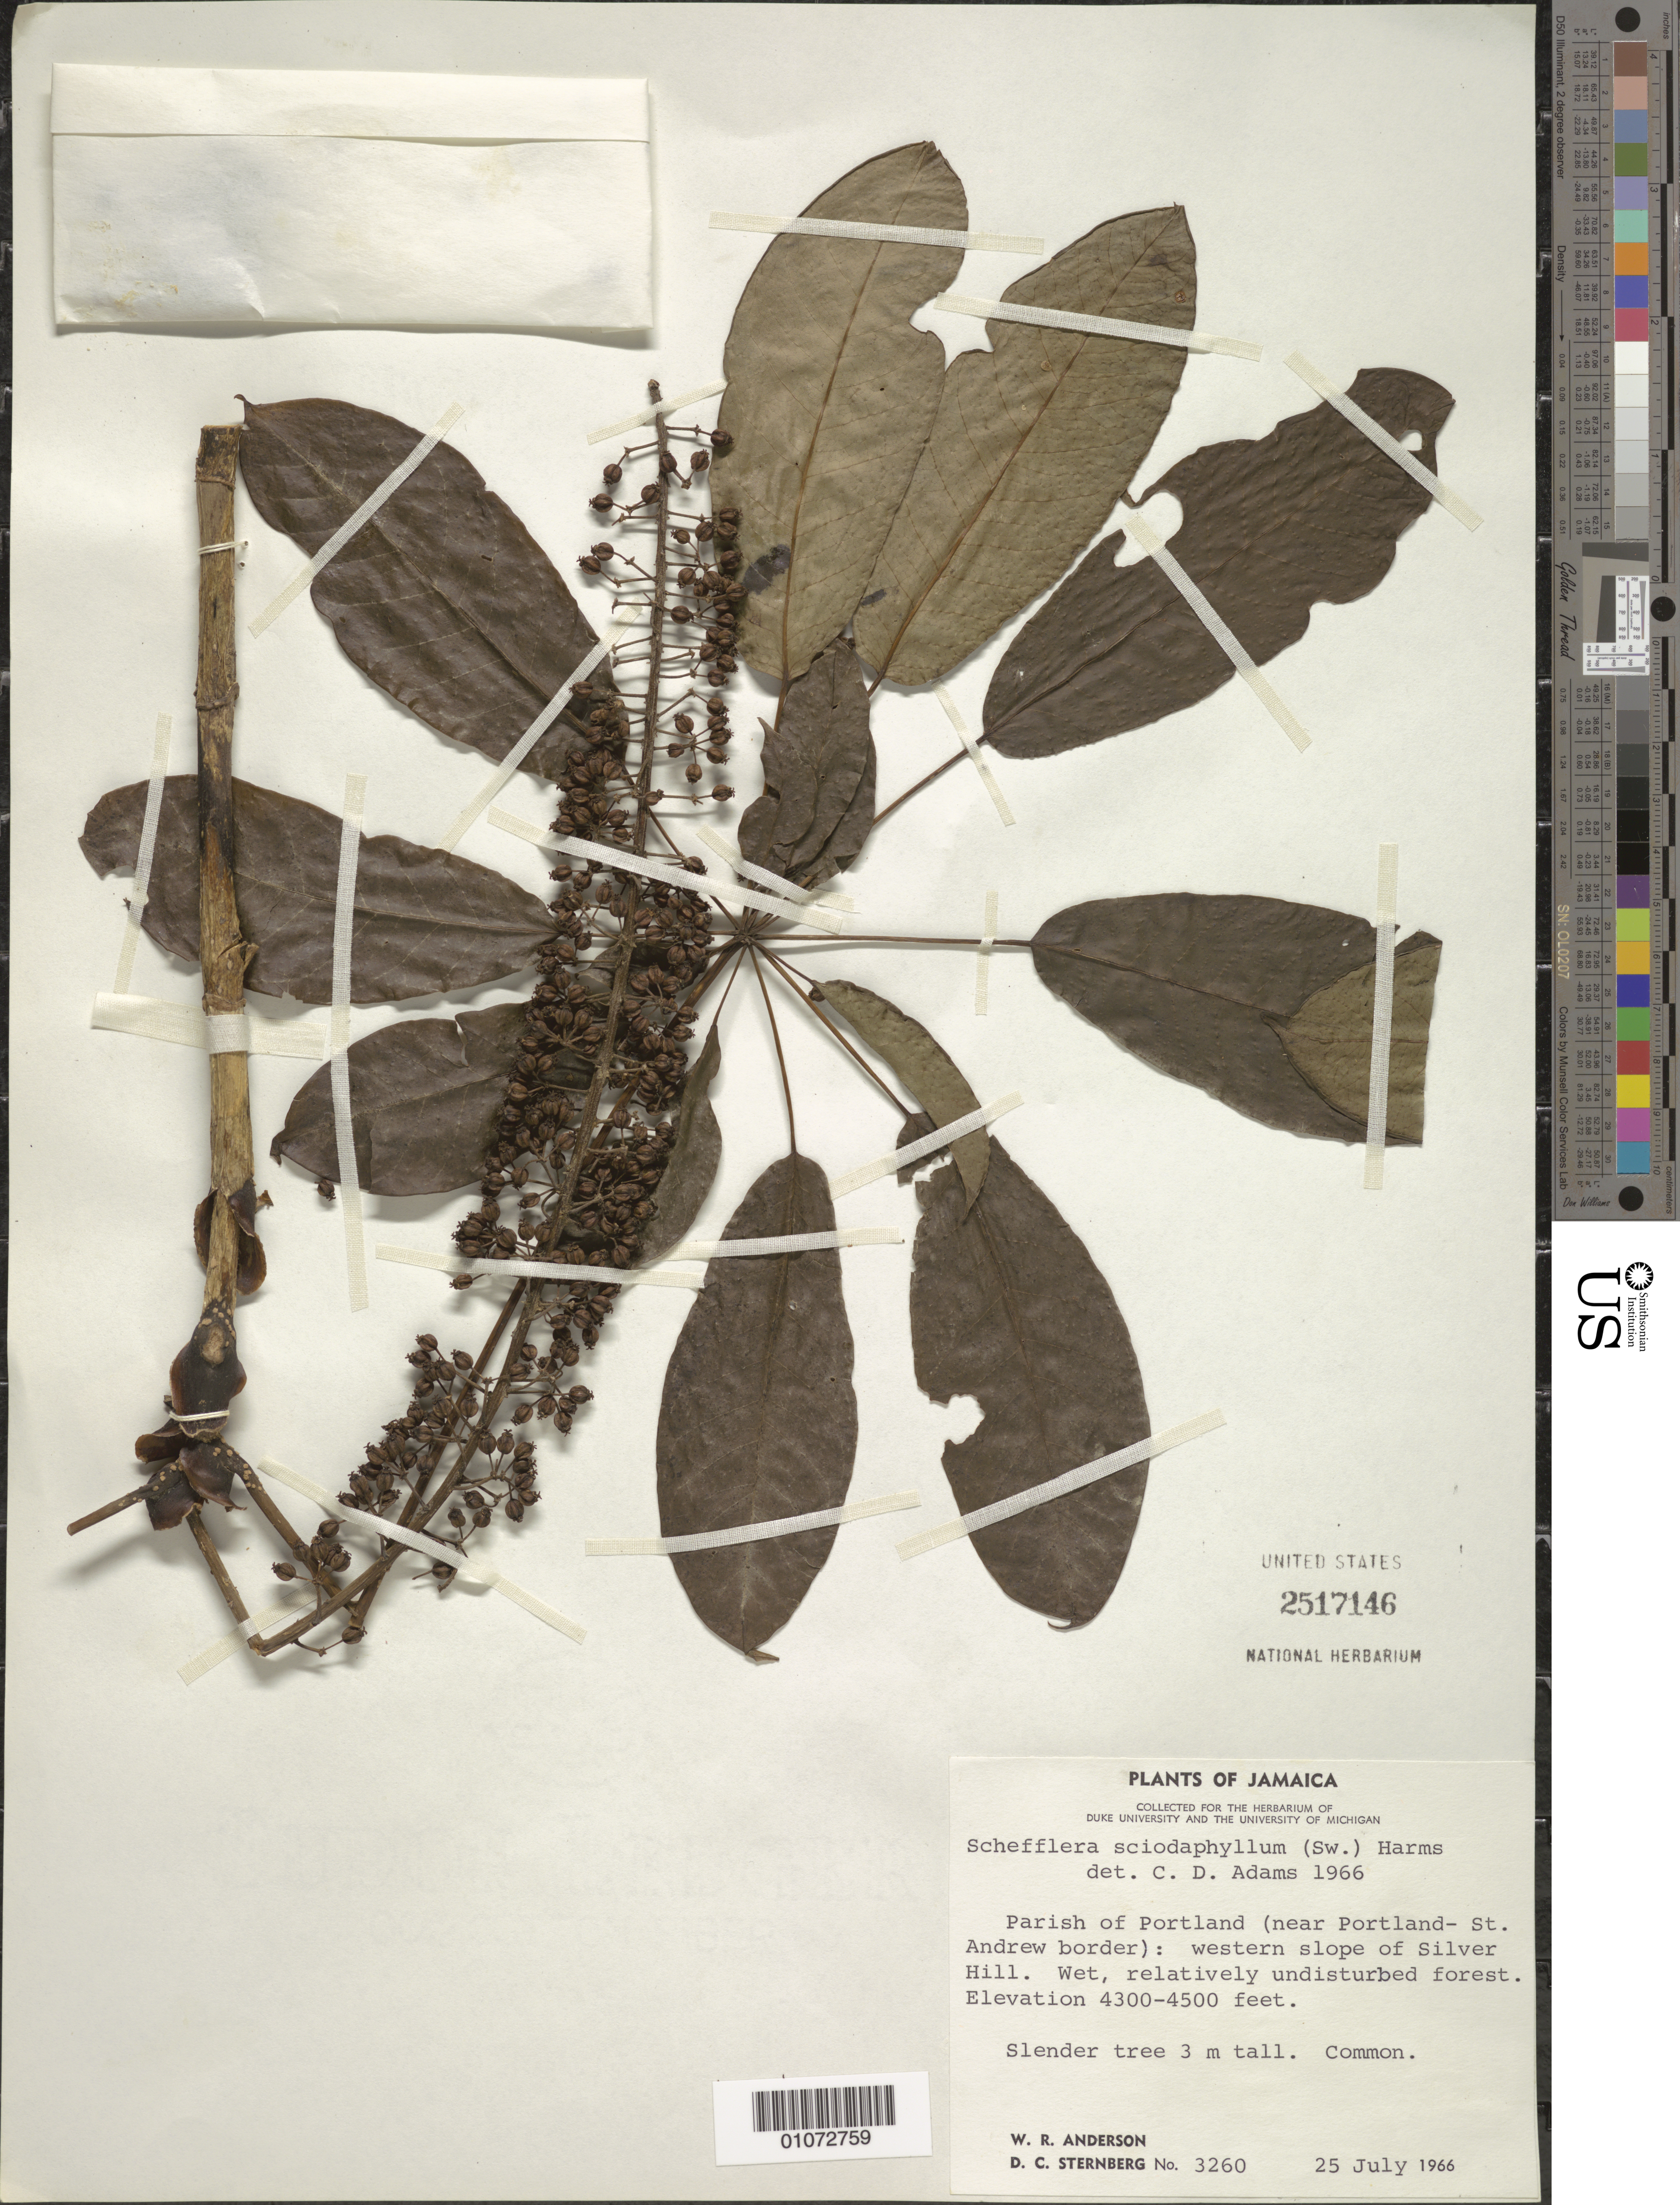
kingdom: Plantae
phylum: Tracheophyta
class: Magnoliopsida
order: Apiales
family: Araliaceae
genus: Schefflera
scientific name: Schefflera sciadophyllum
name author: Harms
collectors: W. R. Anderson & D. Sternberg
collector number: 3260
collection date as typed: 25 Jul 1966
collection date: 1966-07-25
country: Jamaica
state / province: Portland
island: Jamaica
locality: Near Portland-St. Andrew border. Western slope of Silver Hill. Common. Wet, relatively undisturbed forest.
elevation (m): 1311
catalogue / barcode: US 2517146